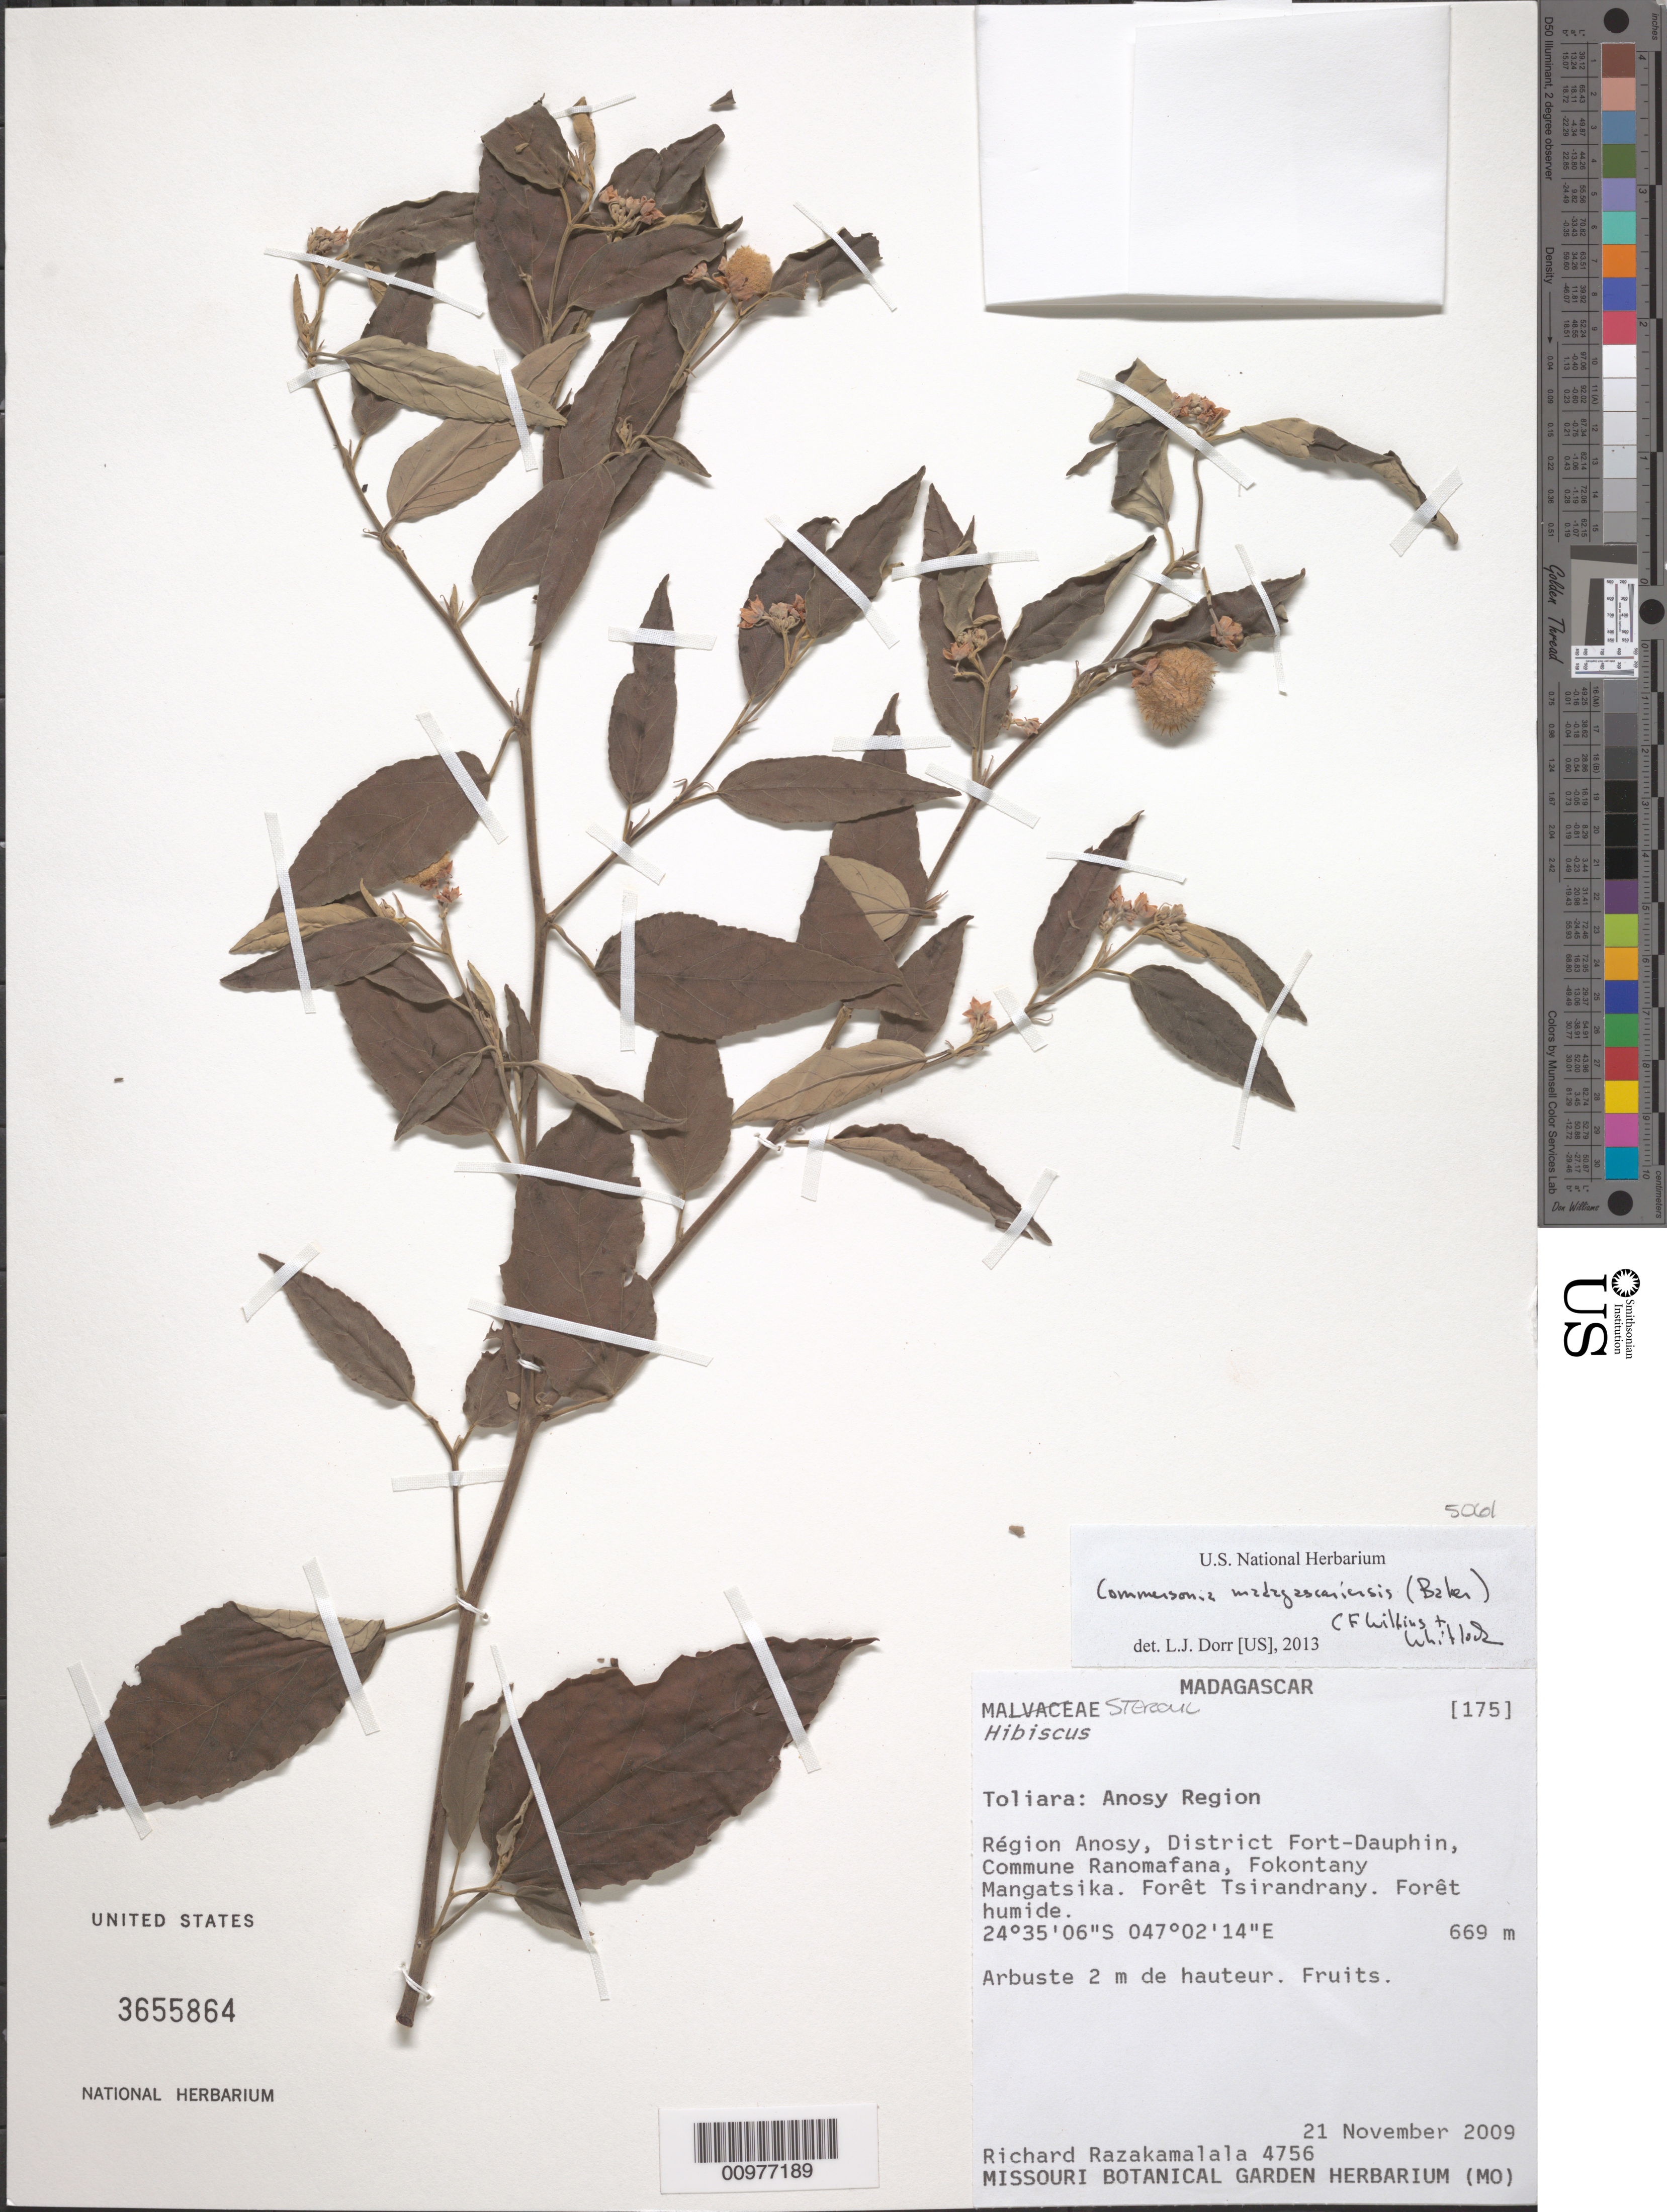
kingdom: Plantae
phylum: Tracheophyta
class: Magnoliopsida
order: Malvales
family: Malvaceae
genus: Commersonia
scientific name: Commersonia madagascariensis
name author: (Baker) C.F. Wilkins & Whitlock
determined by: Dorr, L. J., (BOT), Smithsonian Institution - National Museum of Natural History (UNITED STATES)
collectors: R. Razakamalala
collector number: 4756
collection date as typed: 21 November 2009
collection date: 2009-11-21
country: Madagascar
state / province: Anosy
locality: Commune Ranomafana, Fokontany Mangatsika. Foret Tsirandrany. Fort-Dauphin.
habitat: foret humide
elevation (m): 669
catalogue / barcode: US 3655864